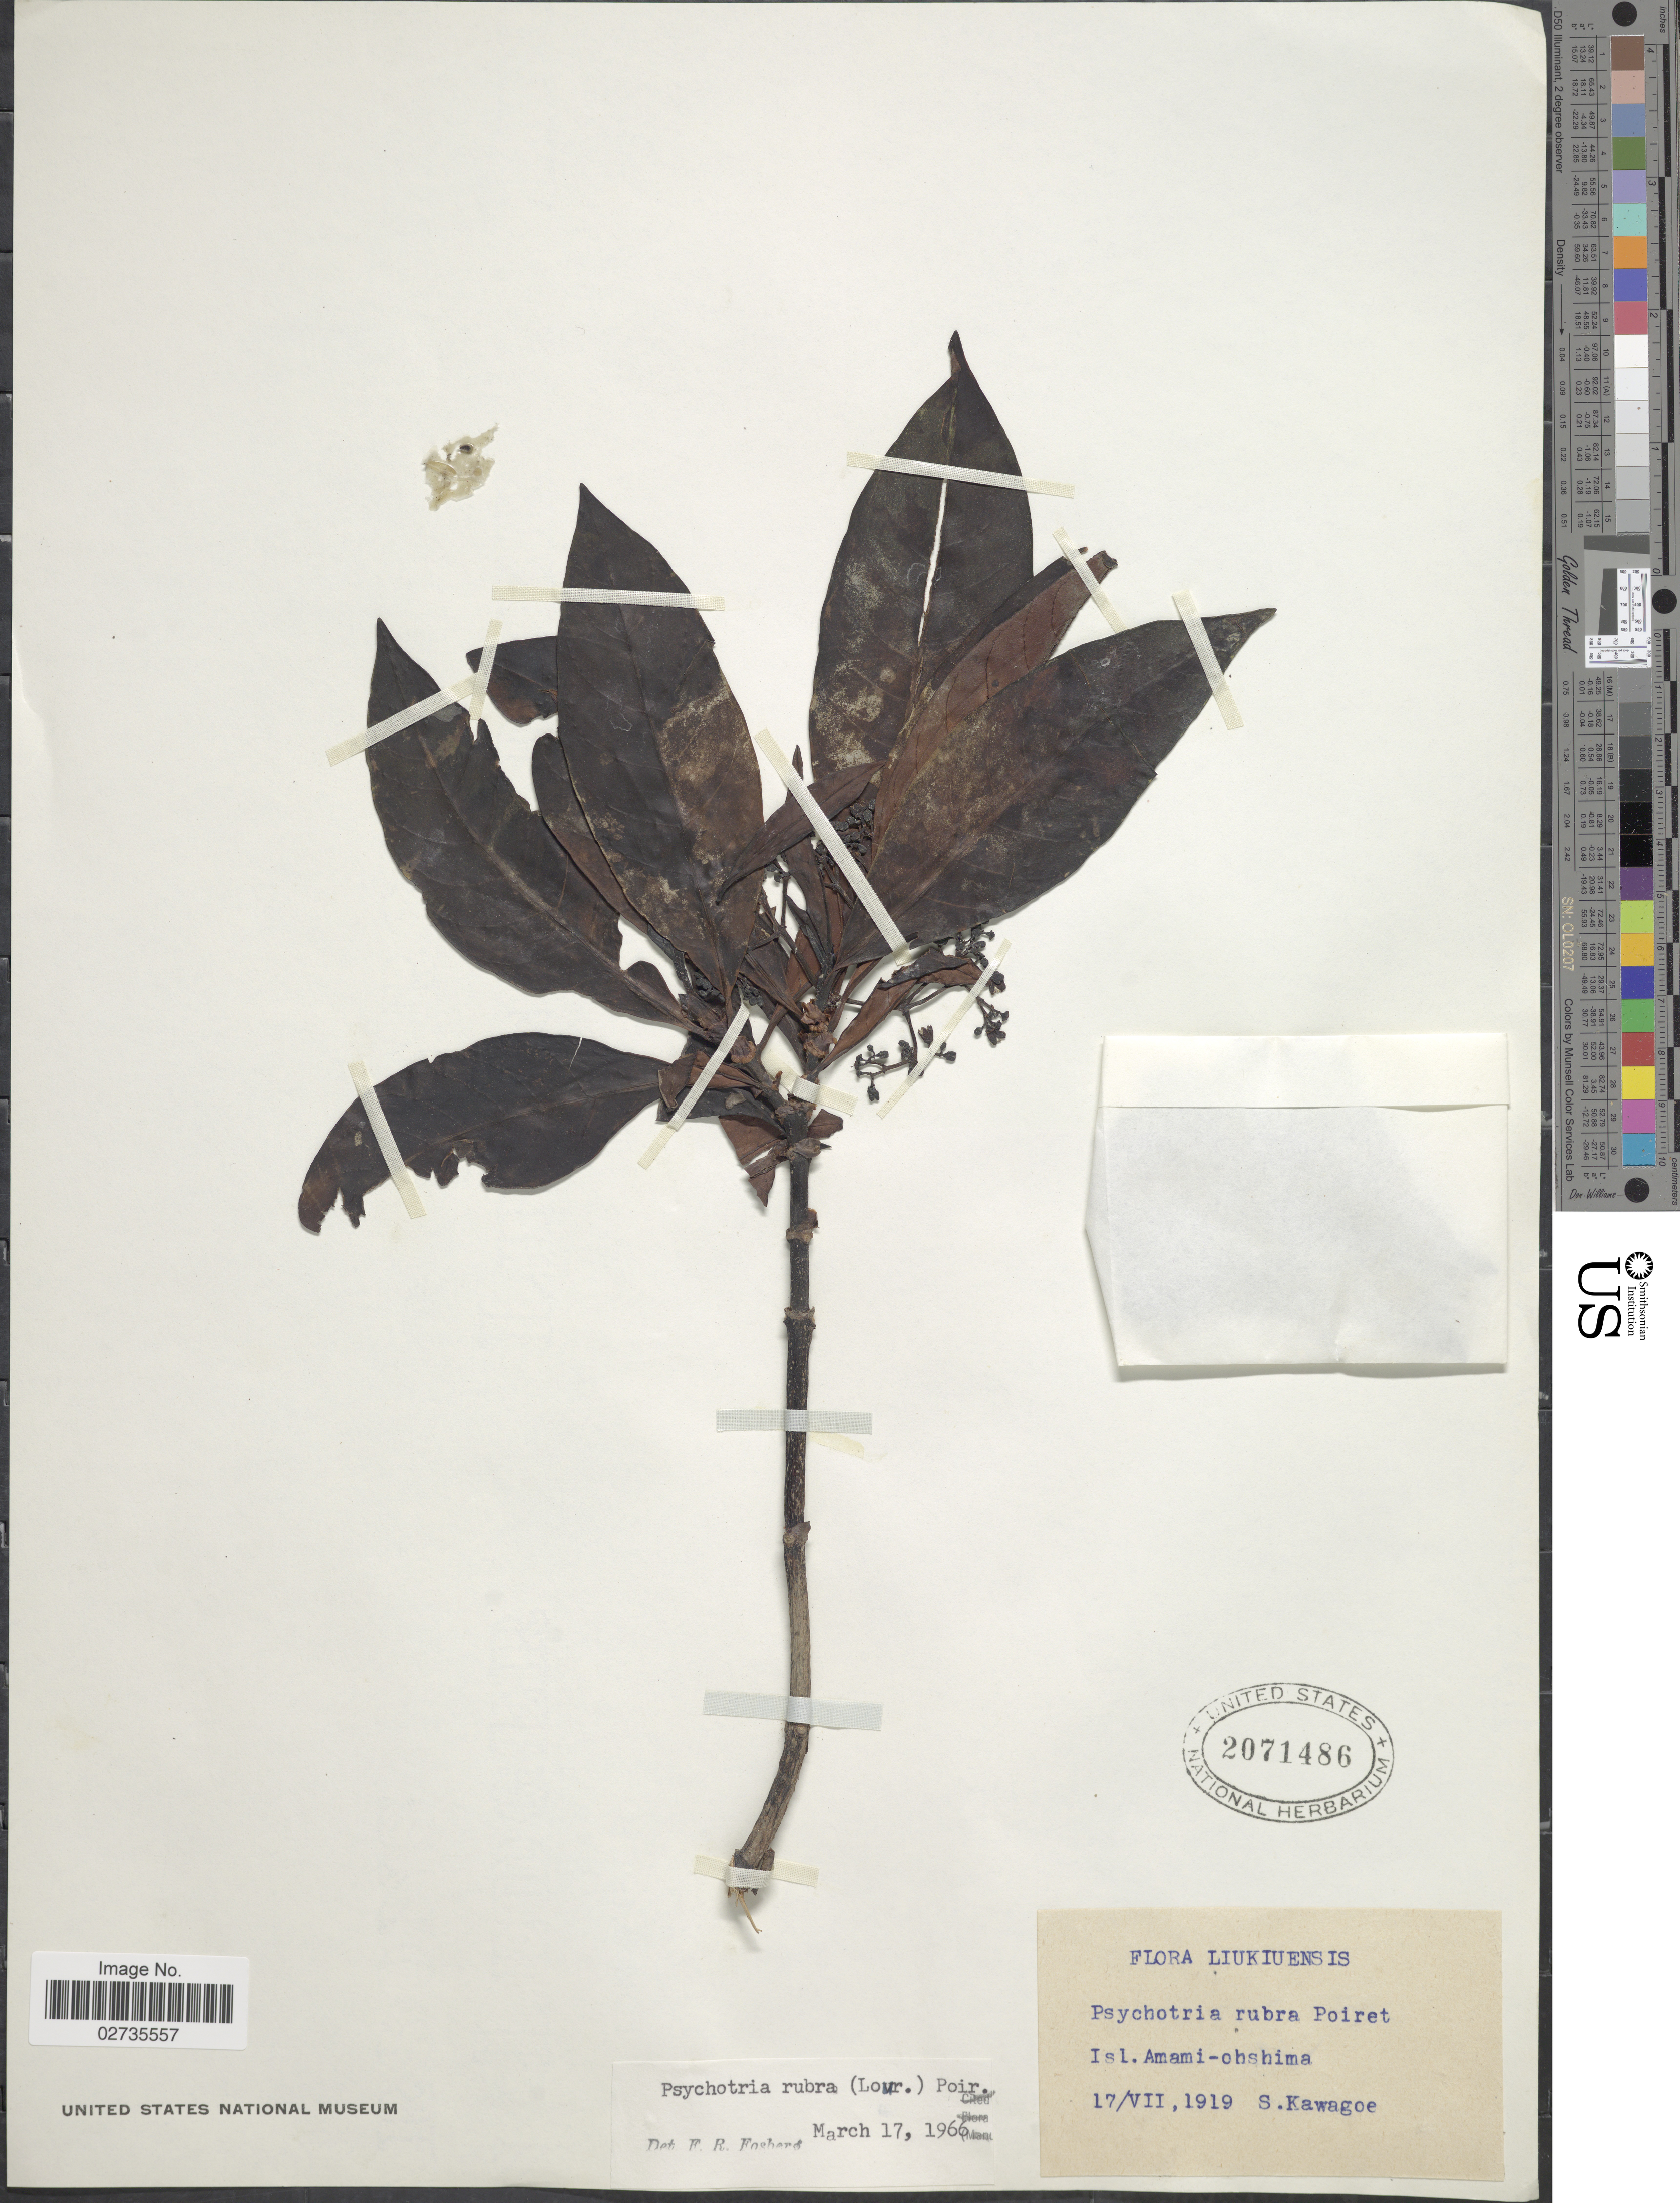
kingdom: Plantae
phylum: Tracheophyta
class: Magnoliopsida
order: Gentianales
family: Rubiaceae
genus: Psychotria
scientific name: Psychotria rubra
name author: (Lour.) Poir.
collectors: S. Kawagoe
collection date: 1919-07-17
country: Japan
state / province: Okinawa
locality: Liukiuensis. Isl. Amami-ohshima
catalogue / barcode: US 2071486